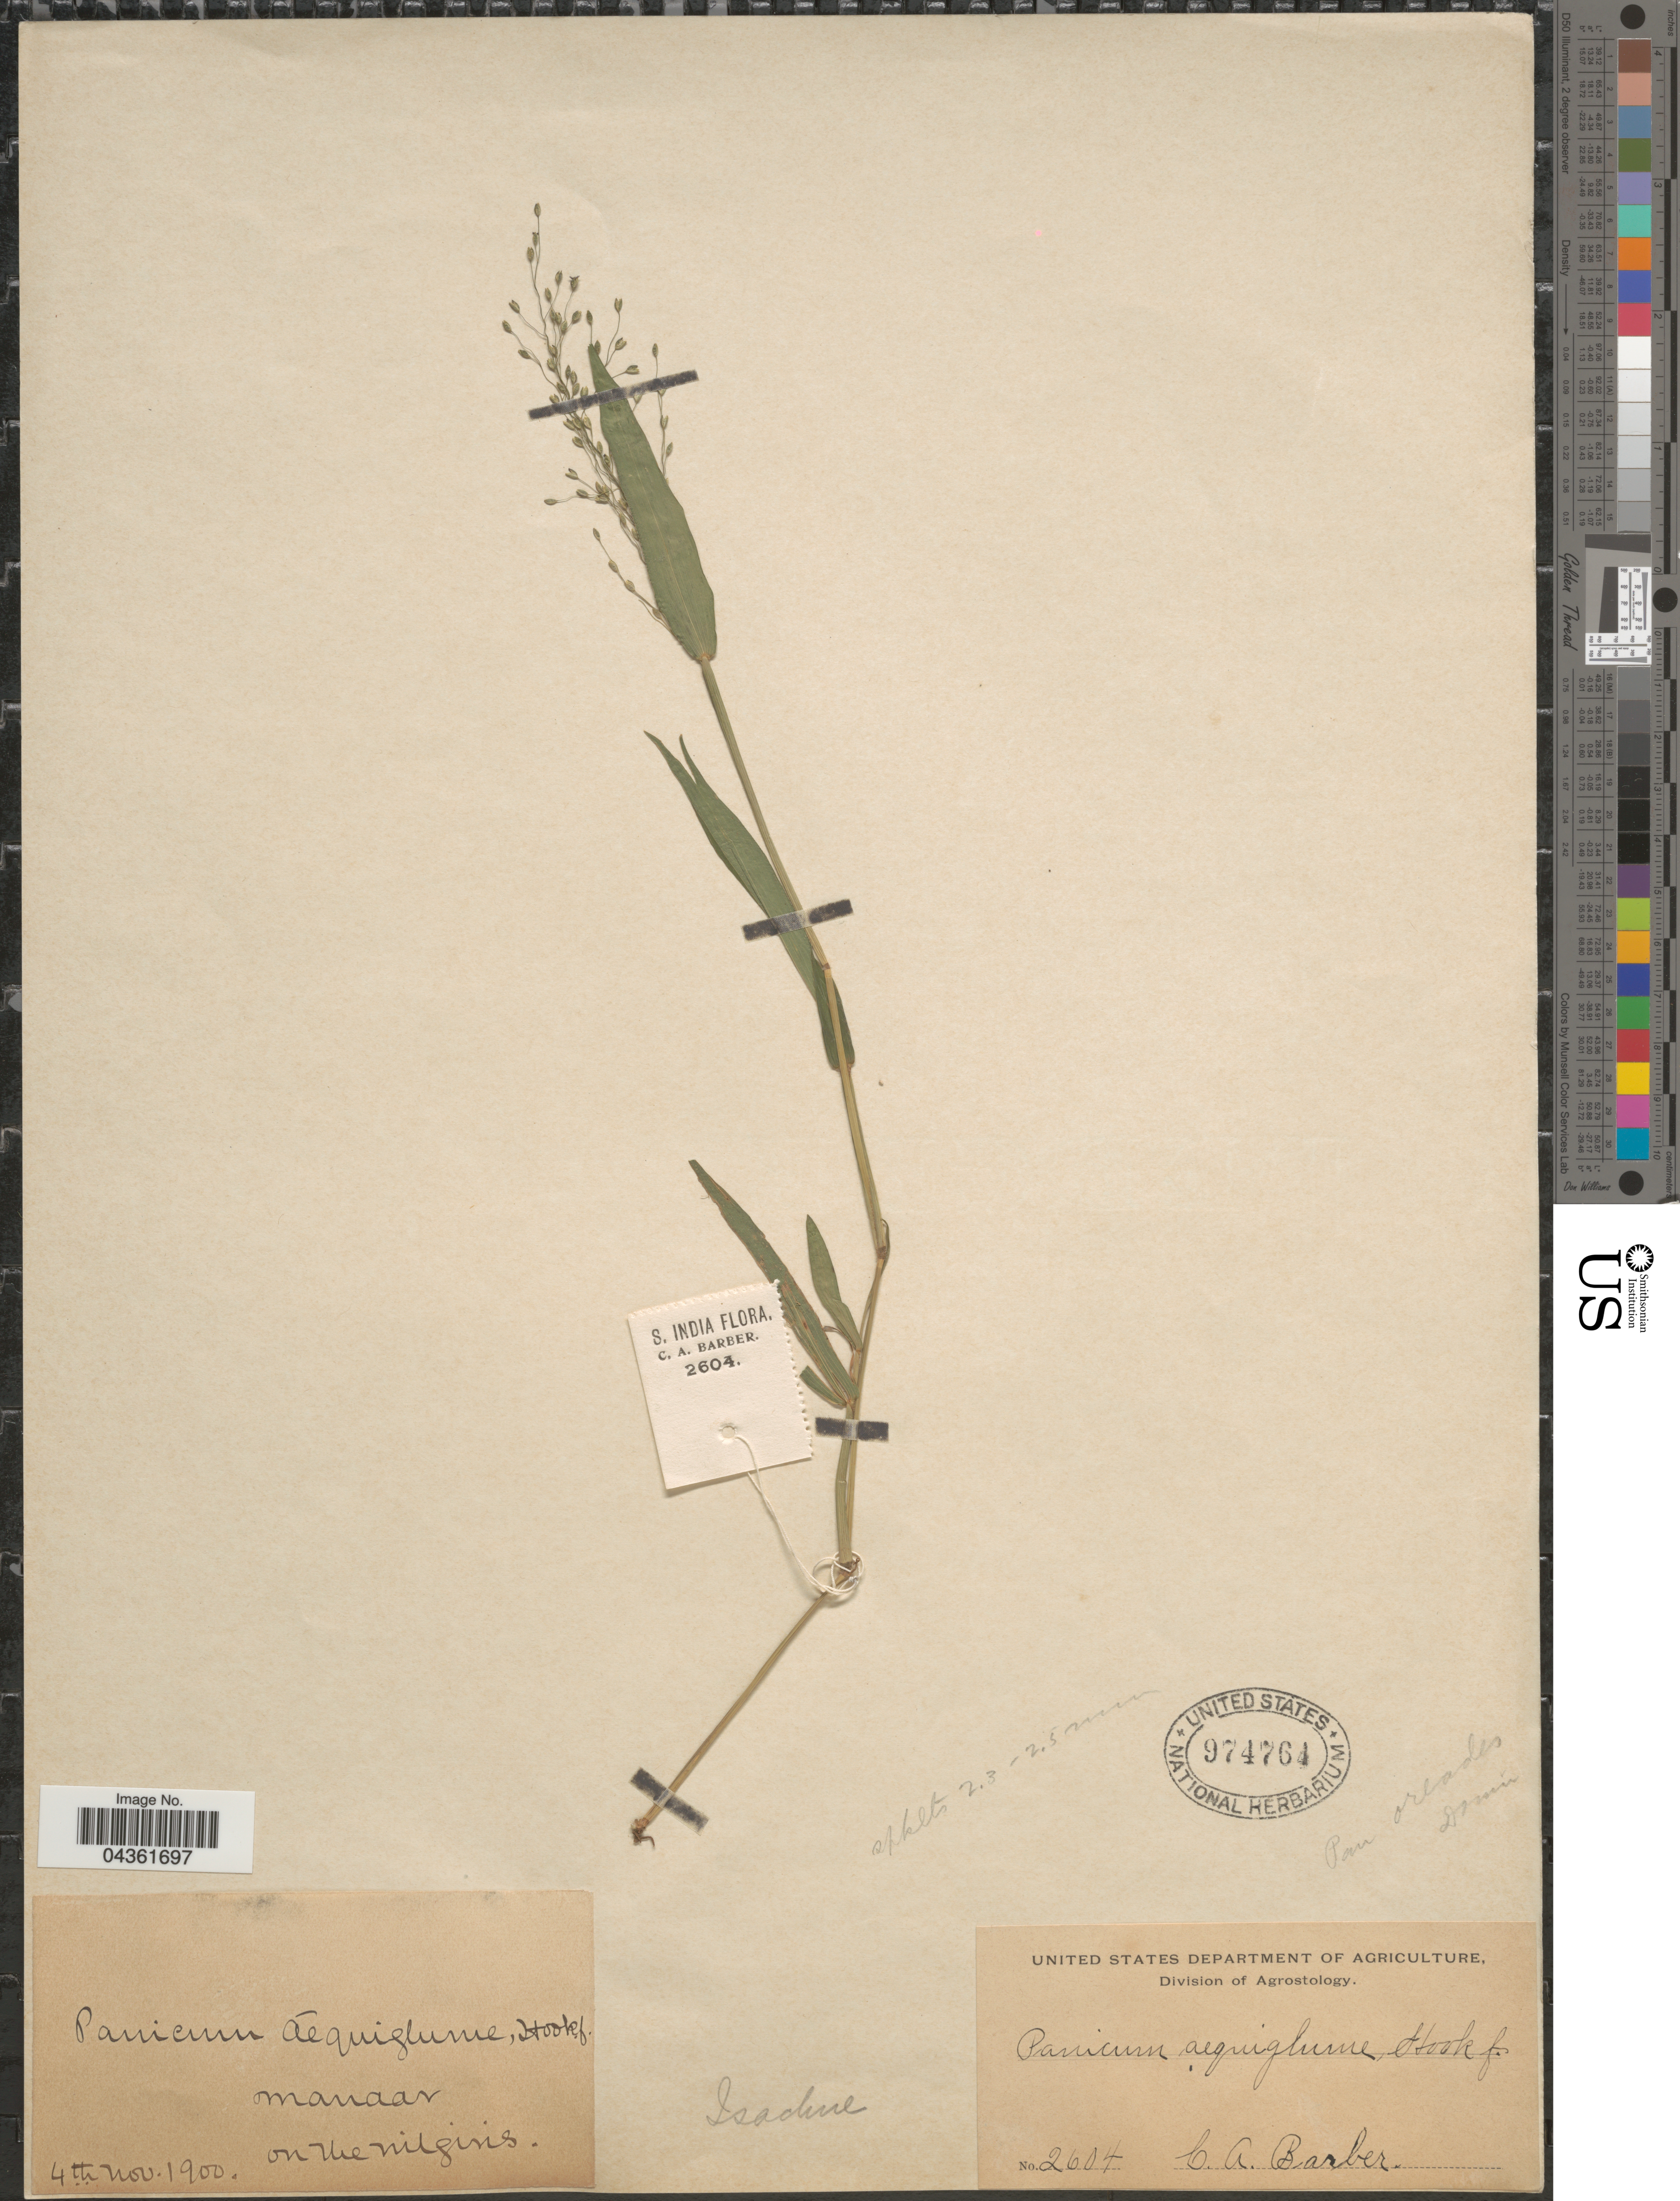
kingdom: Plantae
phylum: Tracheophyta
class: Liliopsida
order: Poales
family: Poaceae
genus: Isachne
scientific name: Isachne oreades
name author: (Domin) Bor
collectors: C. Barber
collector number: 2604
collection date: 1900-11-04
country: India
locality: Manaar. On the Nilgiris.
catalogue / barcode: US 974764